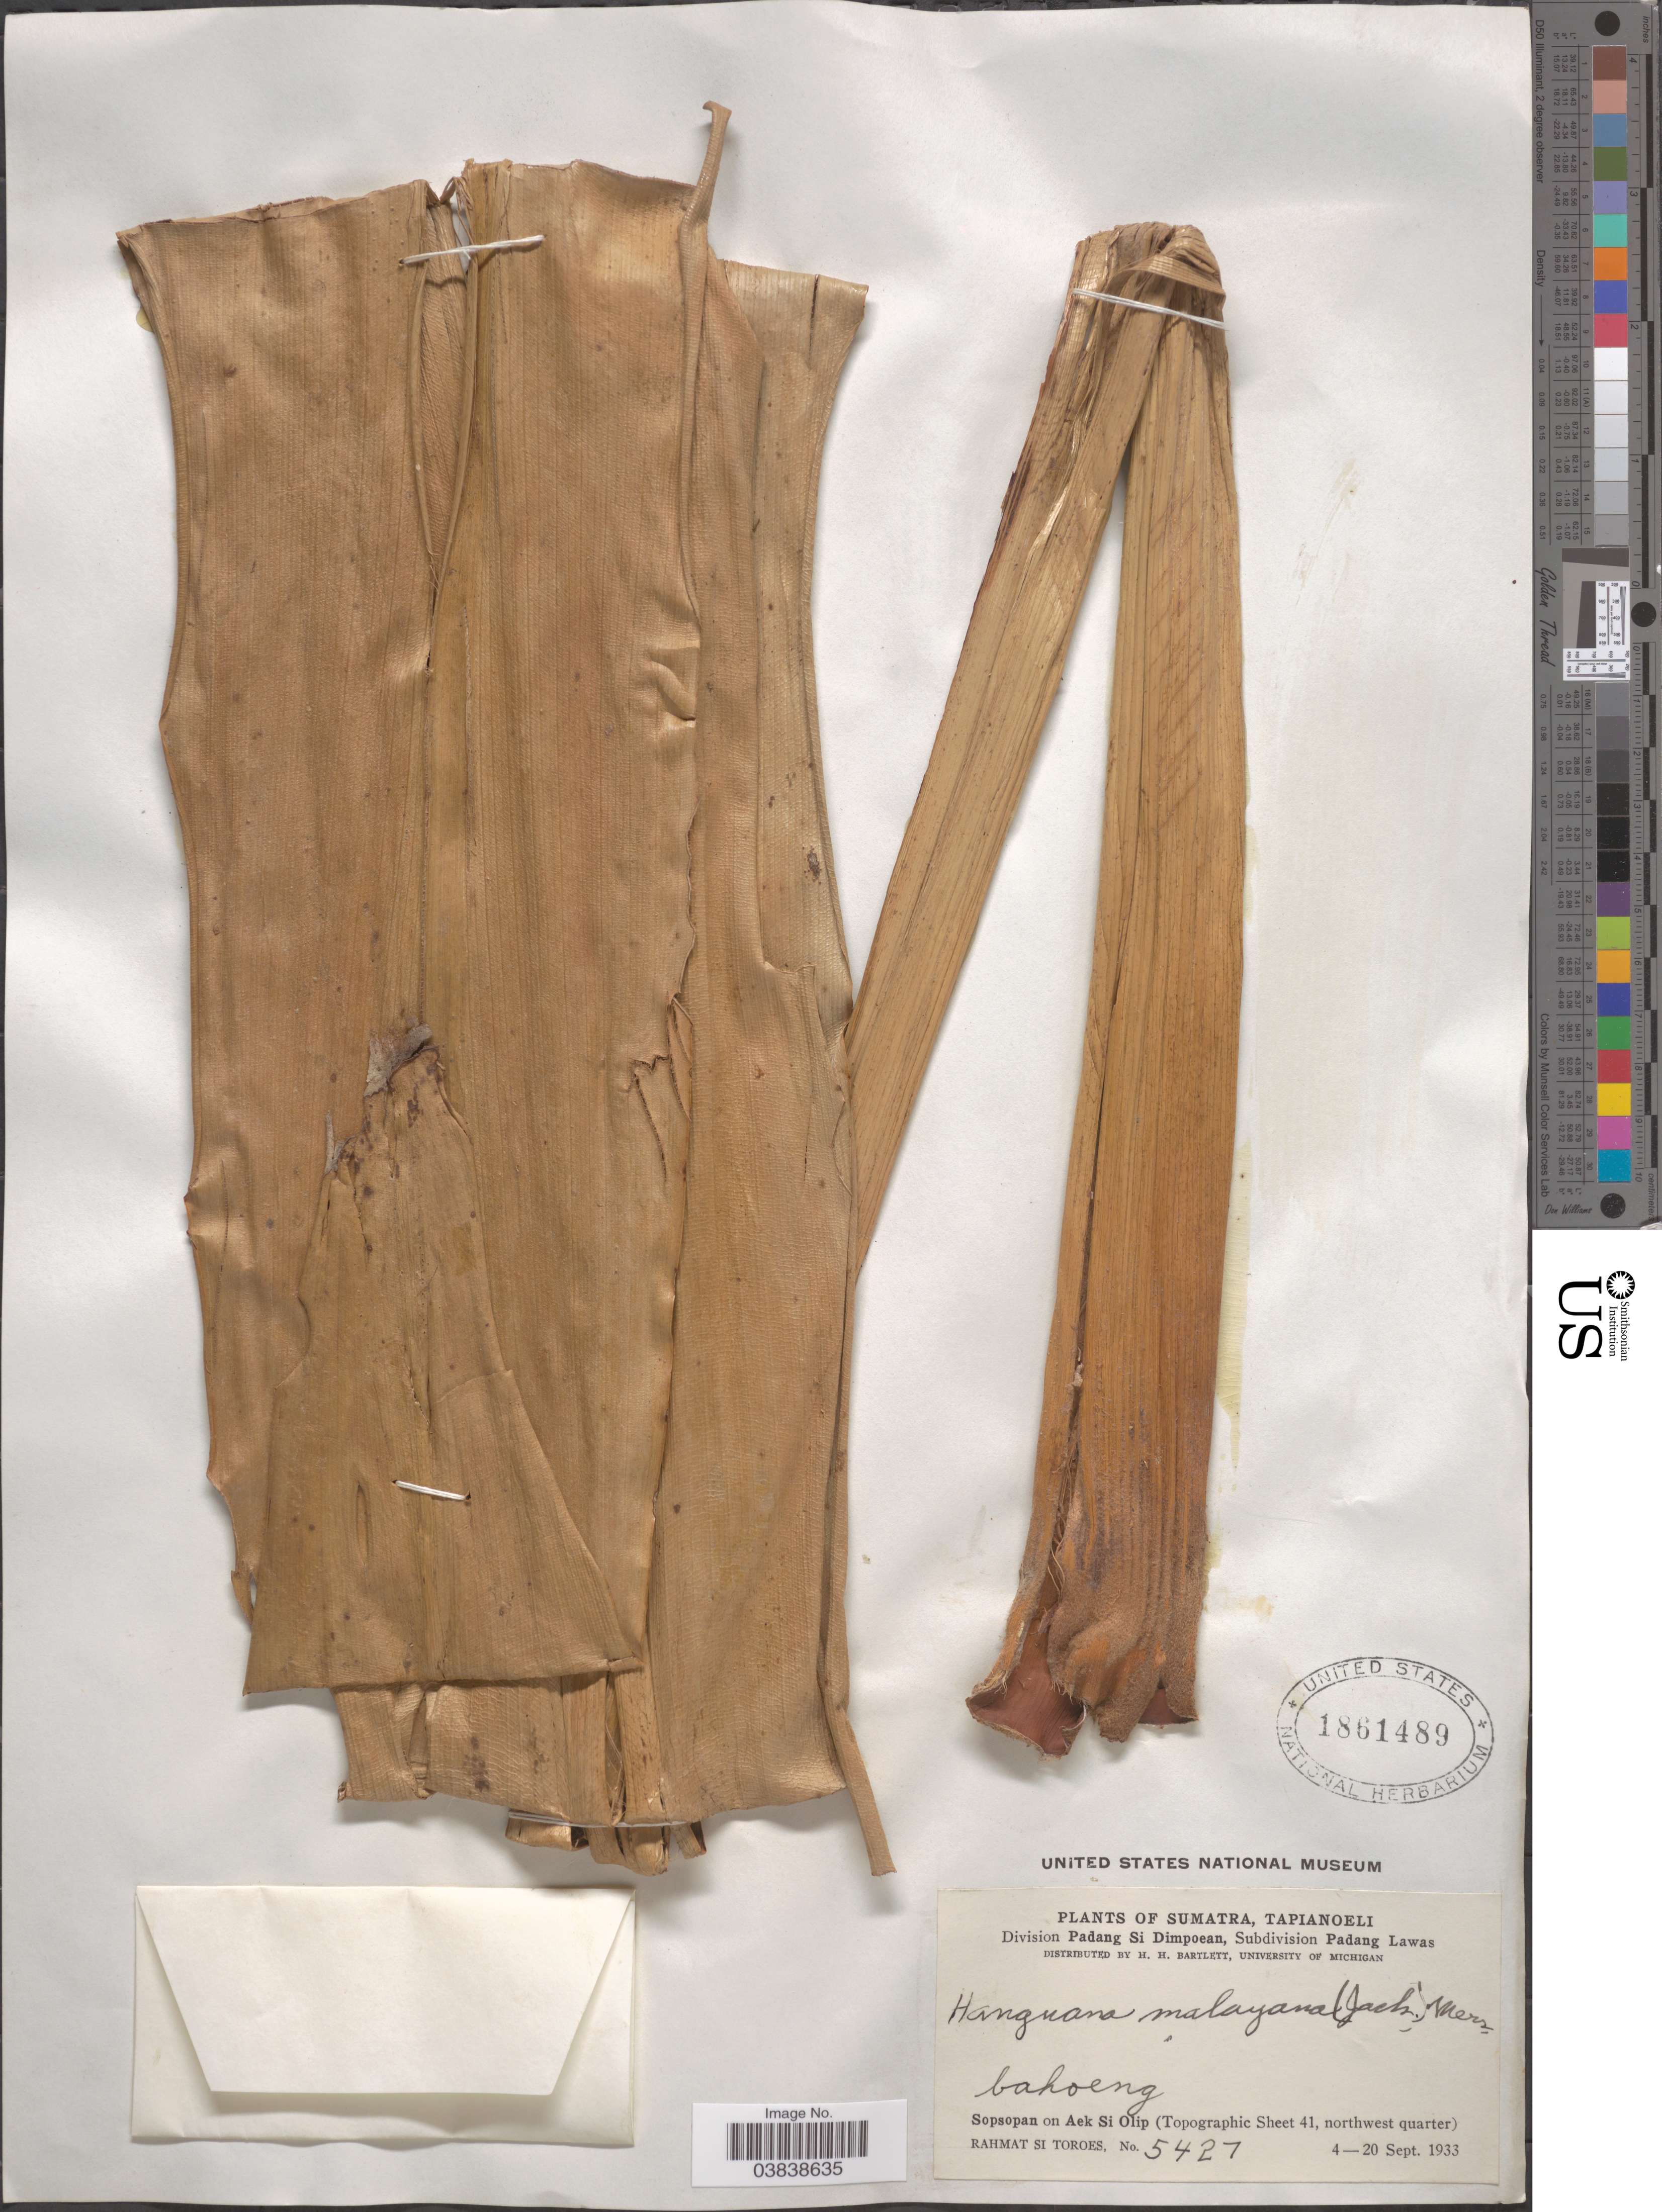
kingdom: Plantae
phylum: Tracheophyta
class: Liliopsida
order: Commelinales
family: Hanguanaceae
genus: Hanguana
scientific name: Hanguana malayana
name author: (Jack) Merr.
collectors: Rahmat Si Boeea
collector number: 5427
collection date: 1933-09-04/1933-09-20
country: Indonesia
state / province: Sumatra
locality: Tapianoeli. Division Padang Si Dimpoean, Subdivision Padan Lawas. Sopsopan on Aek Si Olip ( Topographic Sheet 41, northwest quarter).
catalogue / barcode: US 1861489